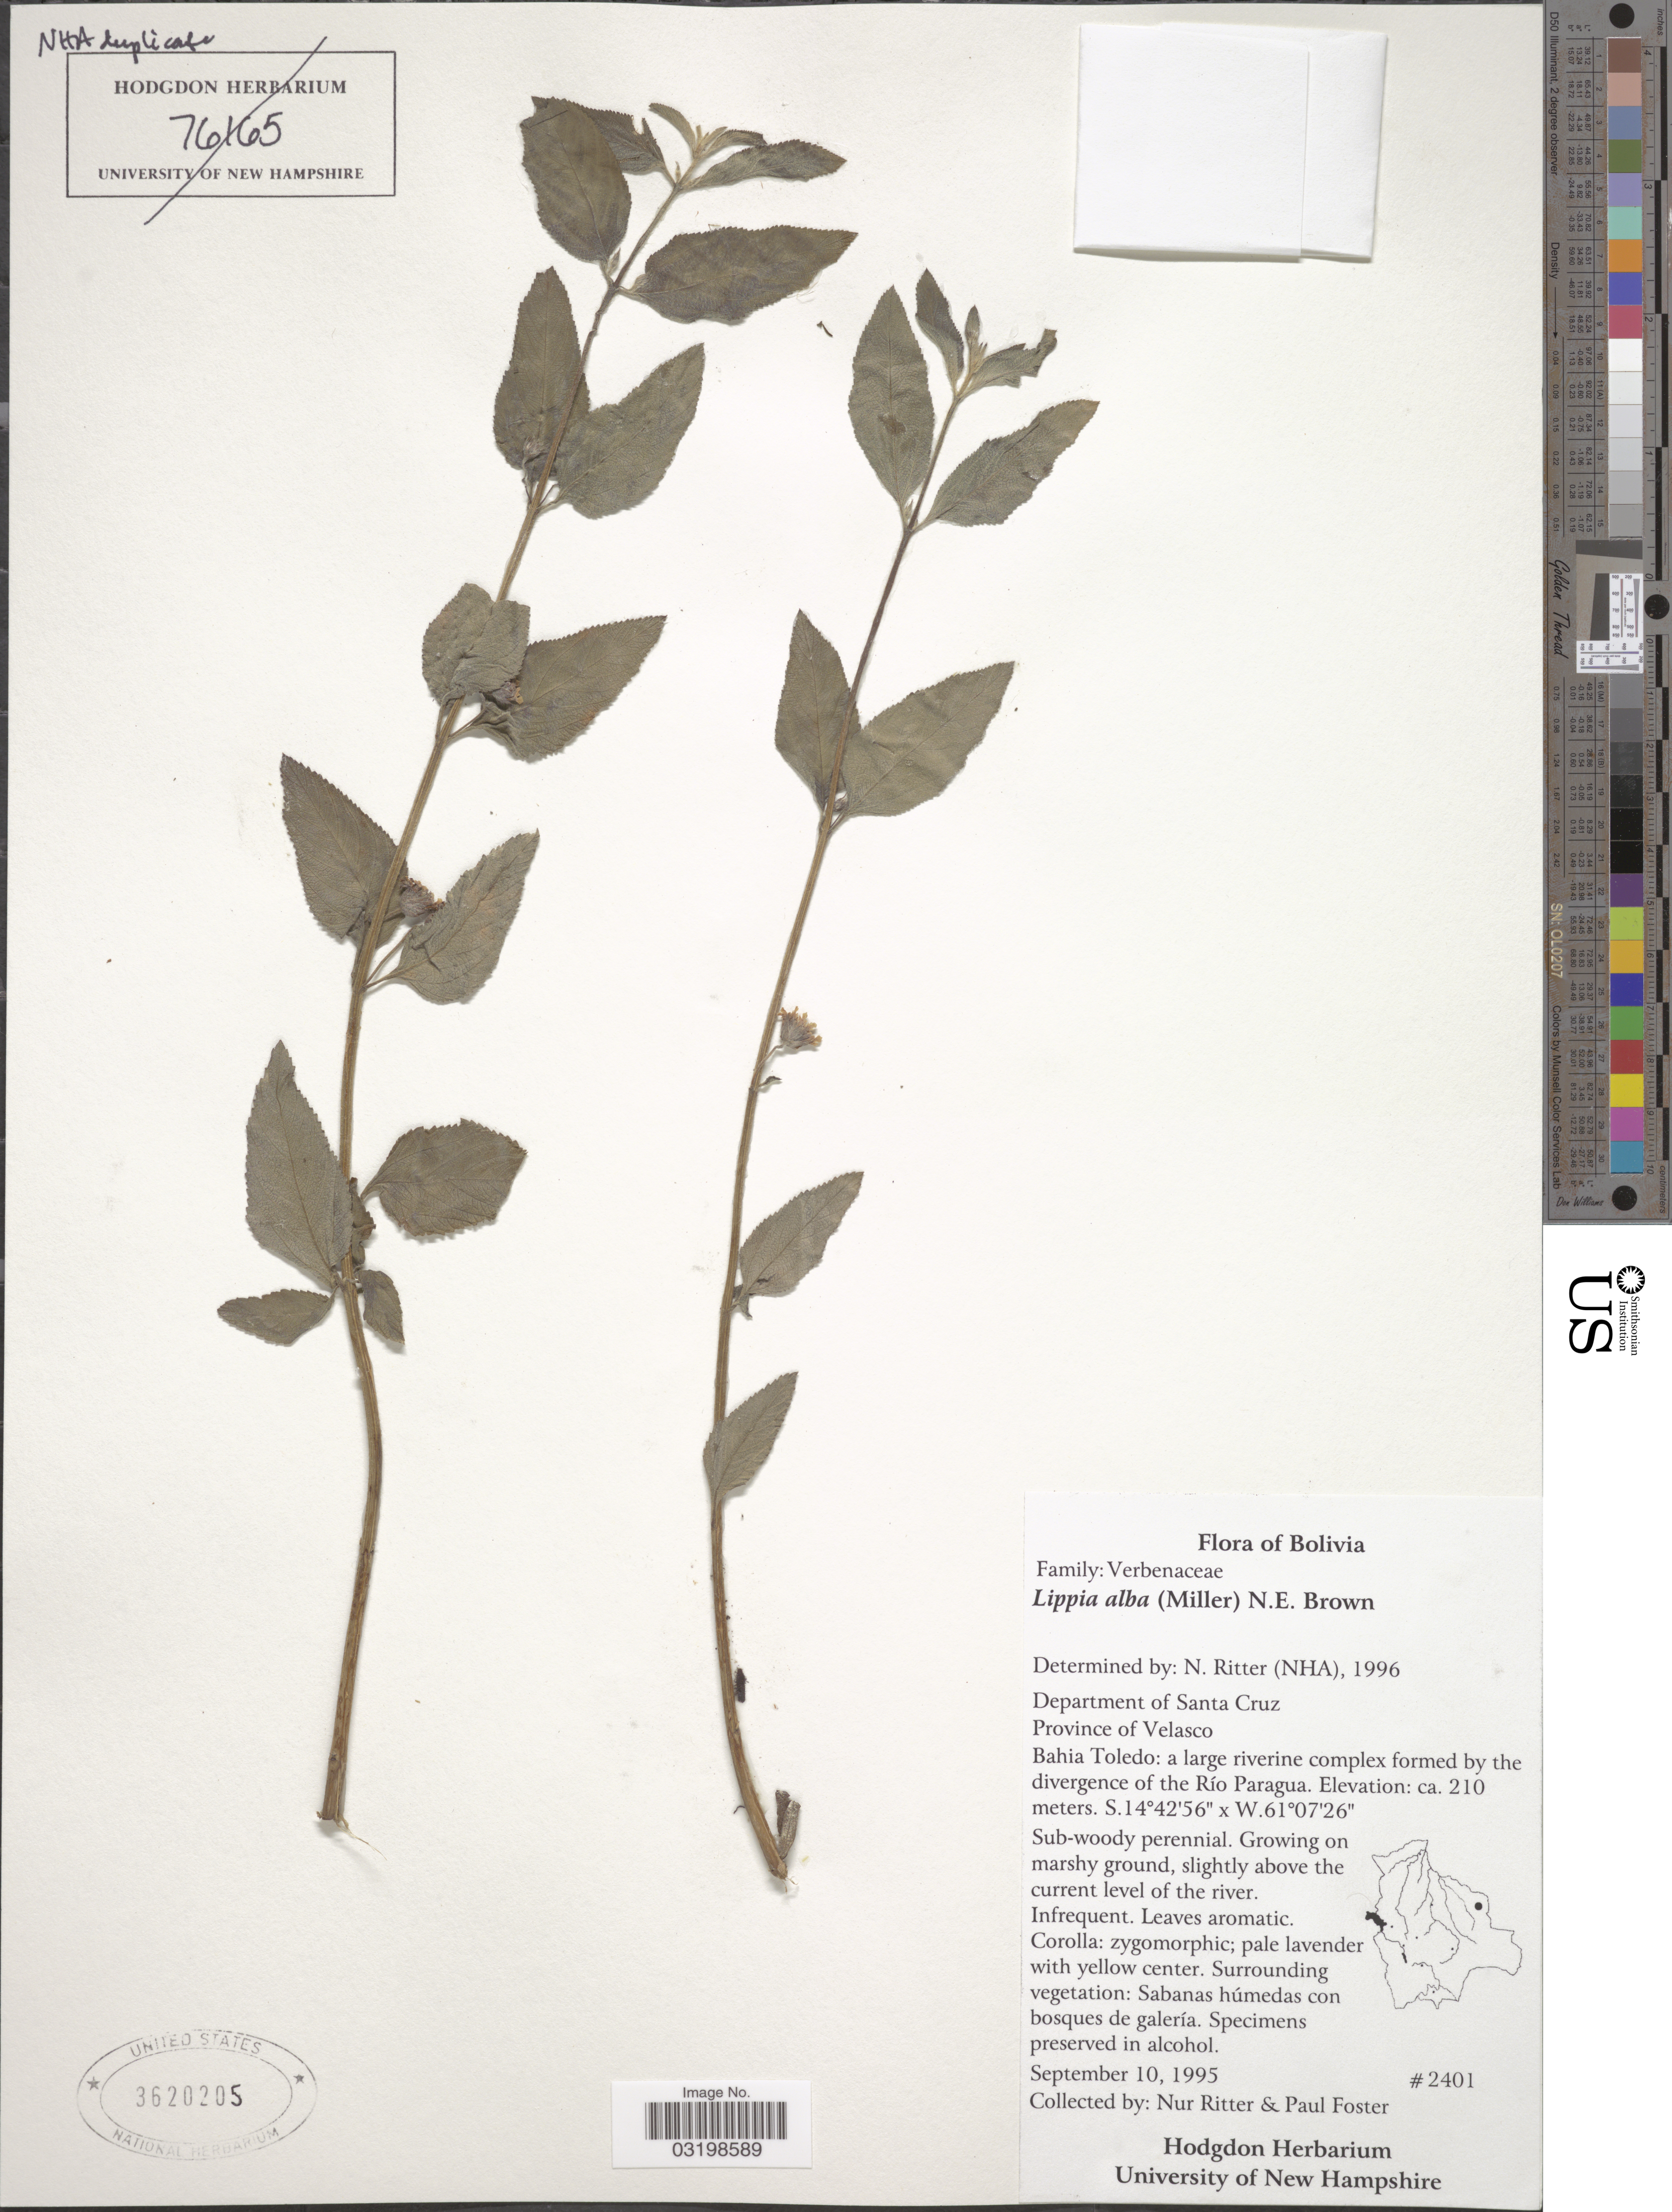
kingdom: Plantae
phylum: Tracheophyta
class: Magnoliopsida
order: Lamiales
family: Verbenaceae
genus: Lippia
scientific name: Lippia alba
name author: (Mill.) N.E. Br. ex Britton & P. Wilson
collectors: N. Ritter & P. F. Foster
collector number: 2401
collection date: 1995-09-10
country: Bolivia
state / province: Santa Cruz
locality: Department of Santa Cruz, Province of Velasco, Bahia Toledo: a large riverine complex formed by the divergence of the Río Paragua.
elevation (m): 210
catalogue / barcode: US 3620205